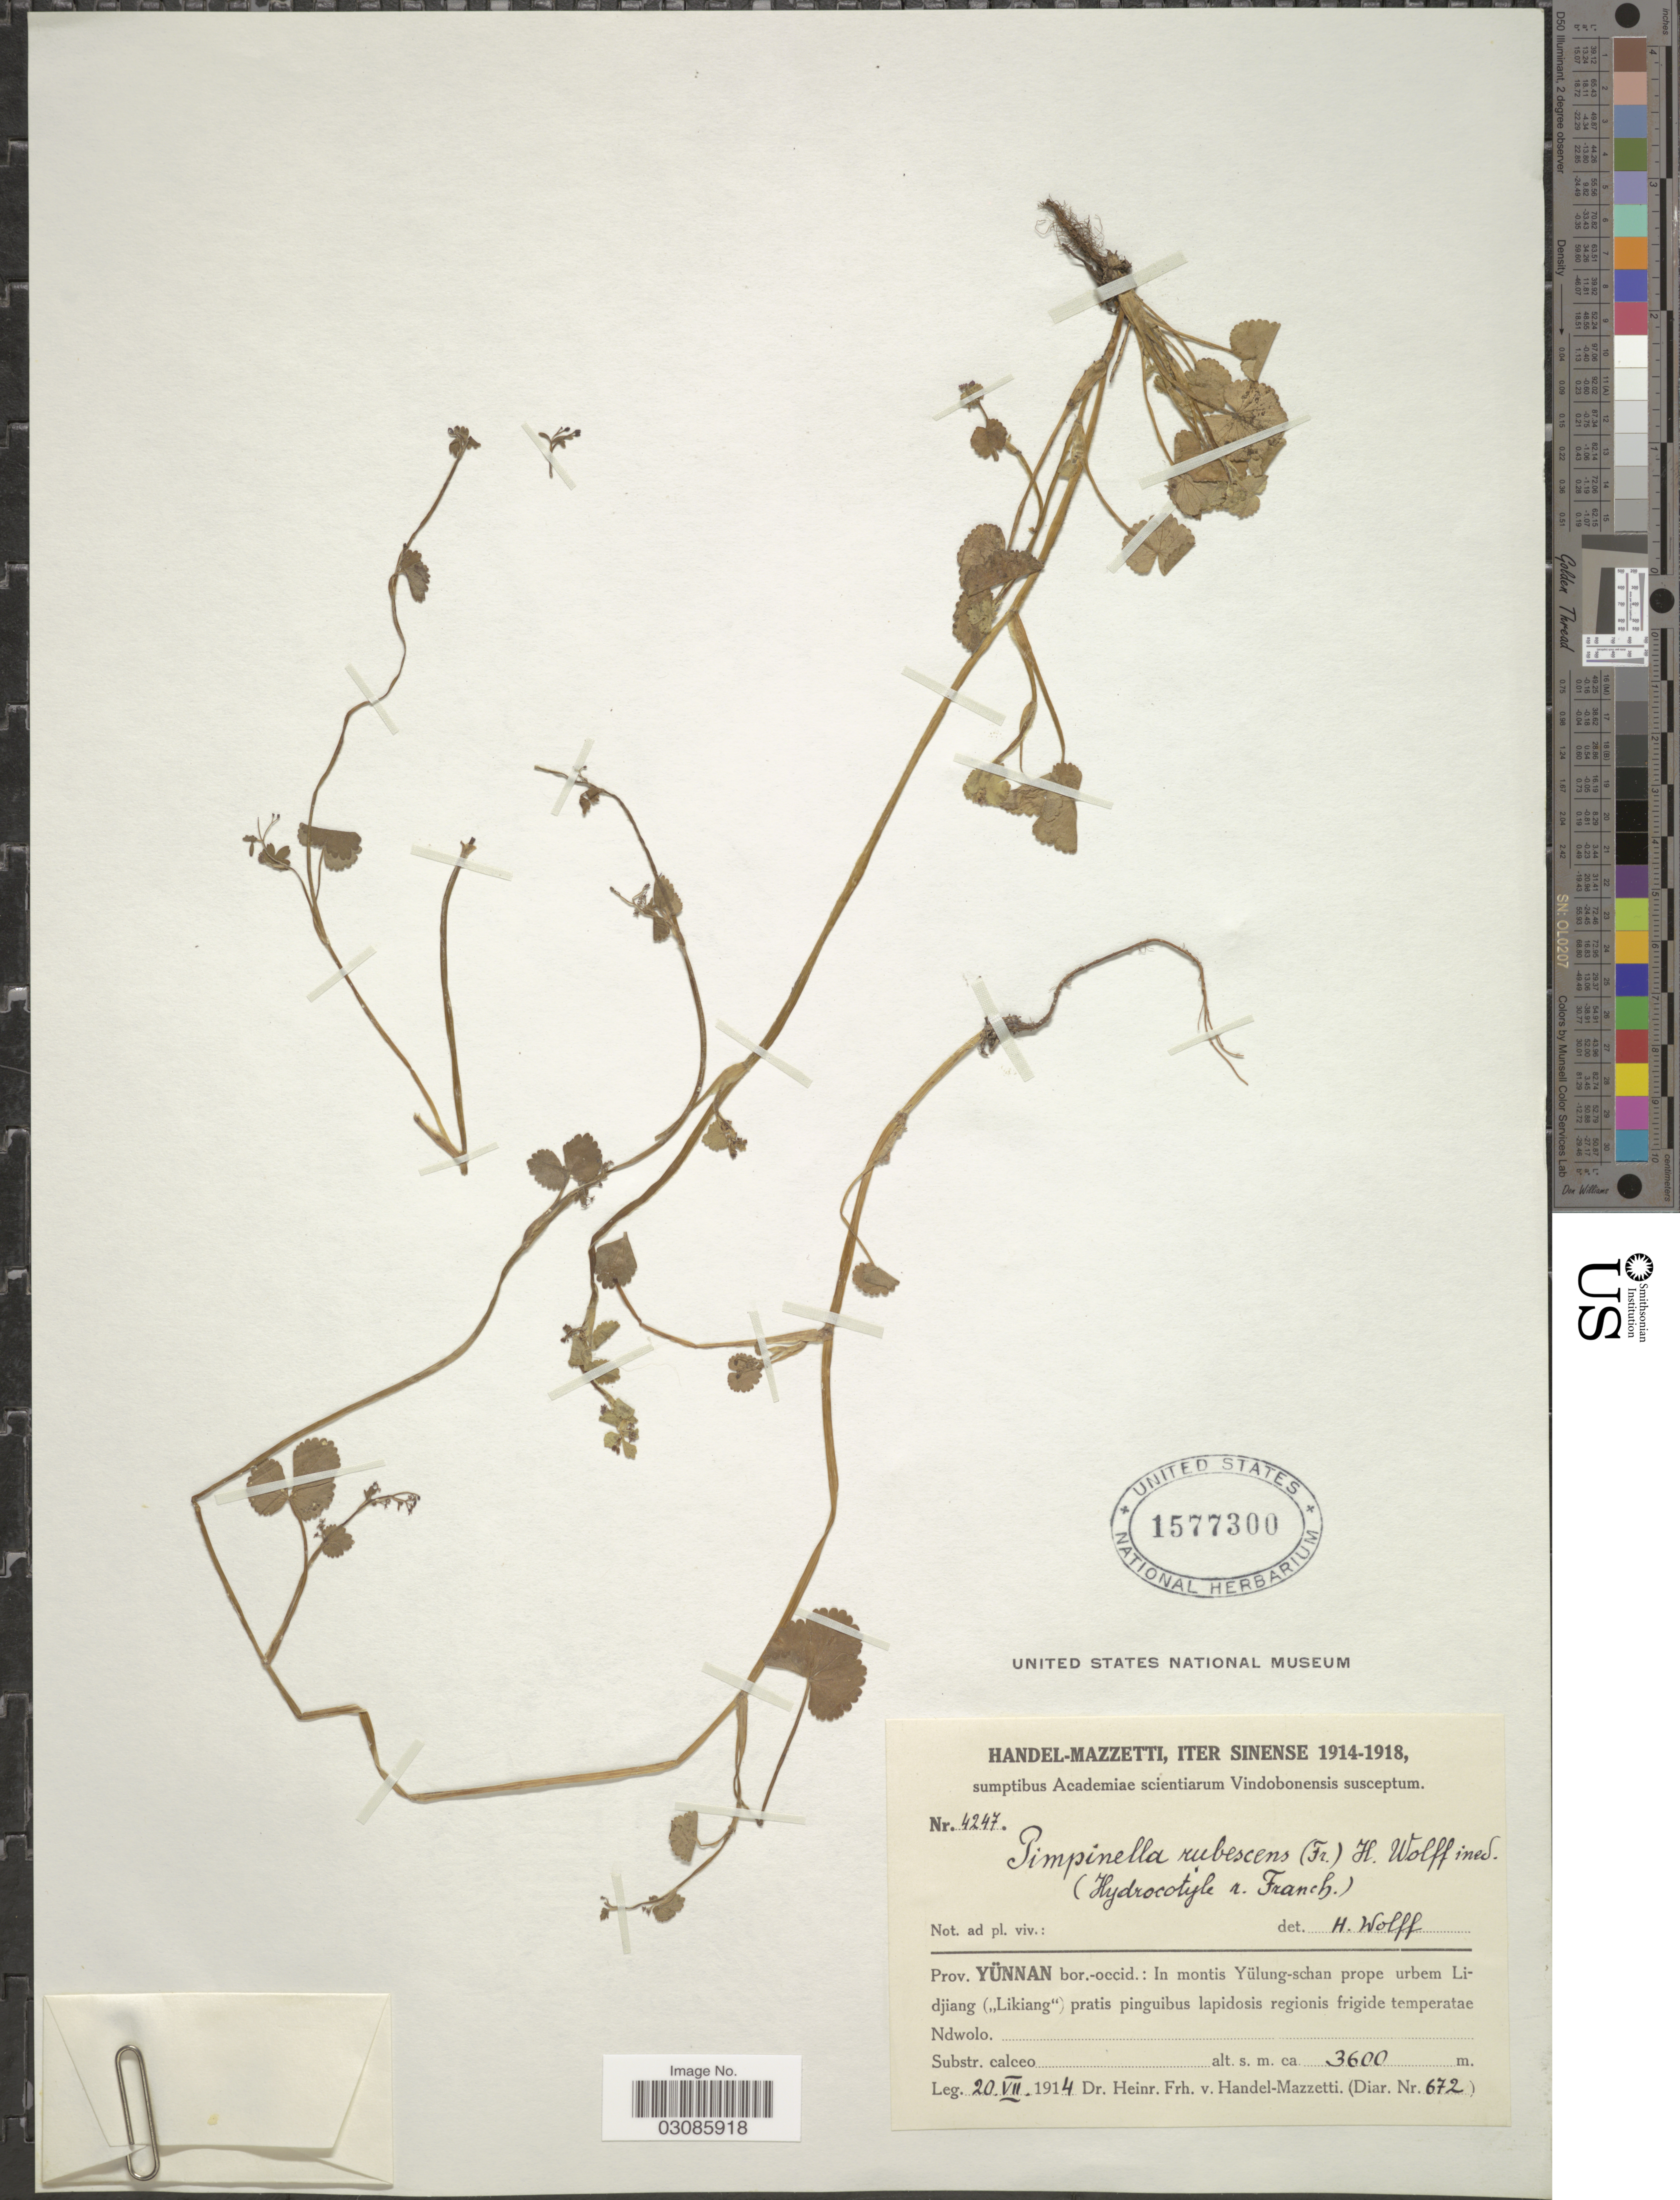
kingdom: Plantae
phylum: Tracheophyta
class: Magnoliopsida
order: Apiales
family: Apiaceae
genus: Pimpinella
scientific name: Pimpinella rubescens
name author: (Franch.) H. Wolff ex Hand.-Mazz.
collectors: H. Handel-Mazzetti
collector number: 4247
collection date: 1914-07-20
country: China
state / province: Yunnan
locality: Prov. Yünnan bor.-occid.: In montis Yülung-schan prope urbem Lidjiang ("Likiang") pratis pinguibus lapidosis regionis frigide temperatae Ndwolo.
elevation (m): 3600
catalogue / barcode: US 1577300